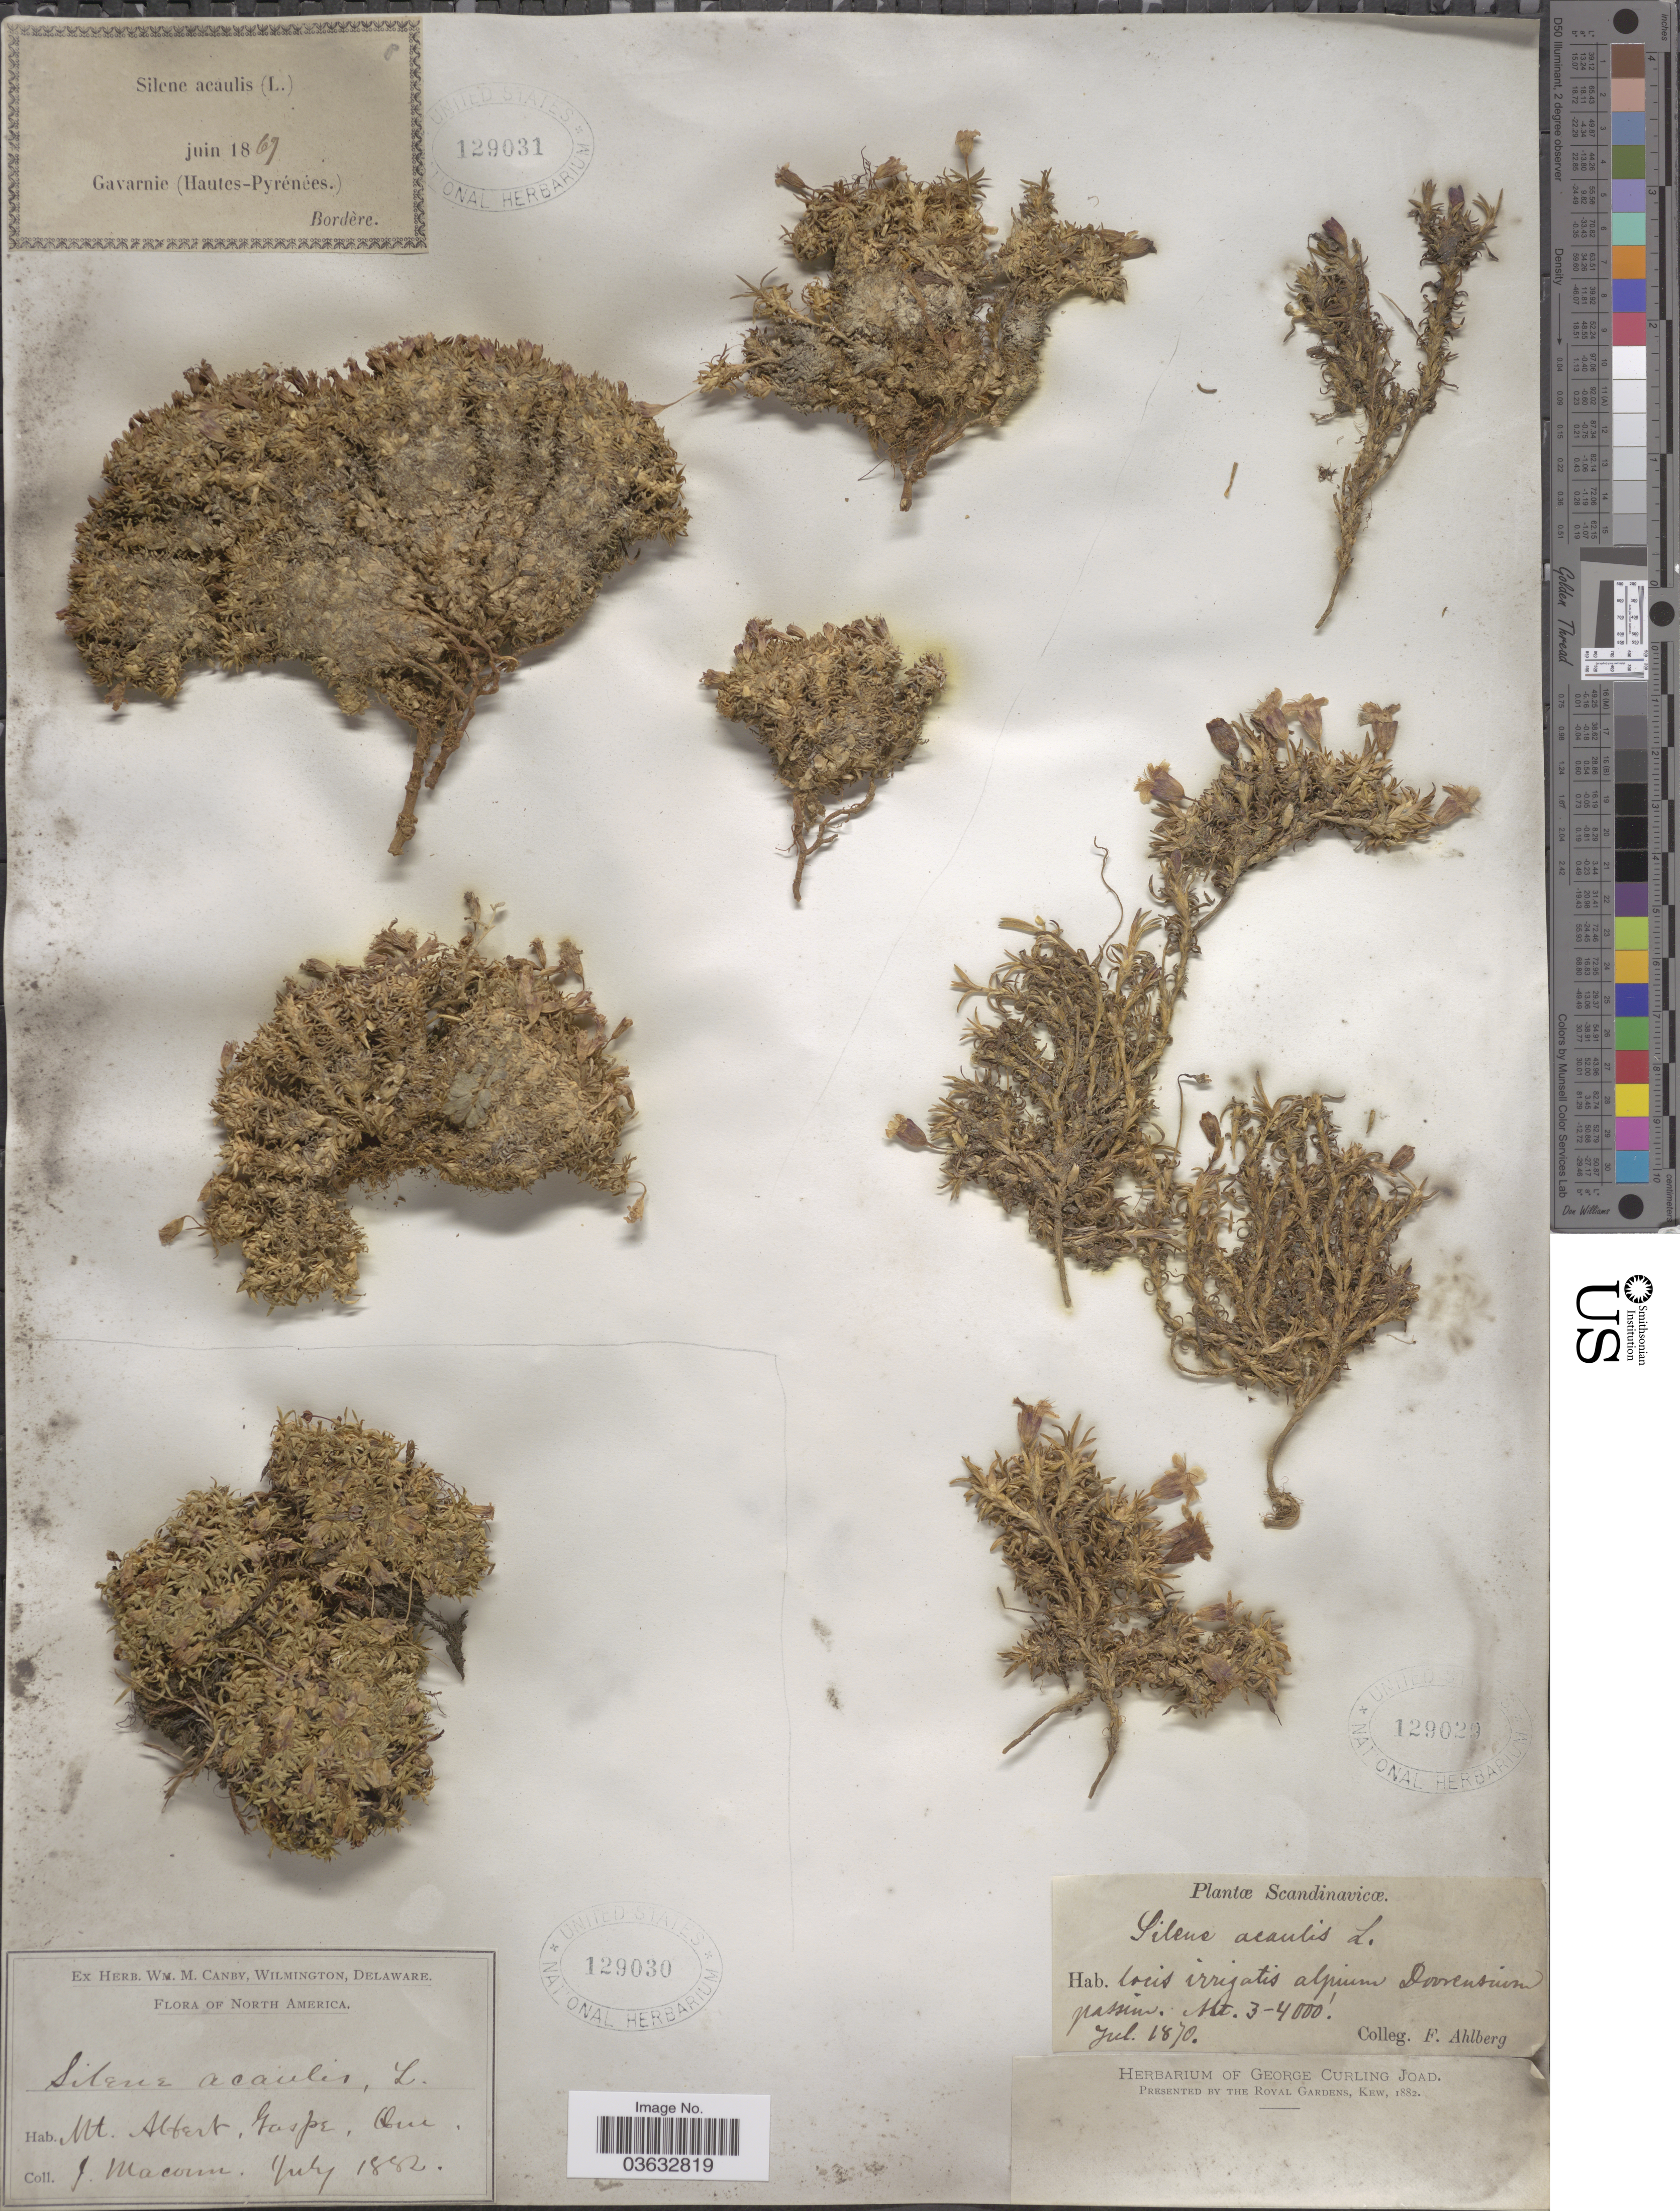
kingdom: Plantae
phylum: Tracheophyta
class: Magnoliopsida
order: Caryophyllales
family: Caryophyllaceae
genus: Silene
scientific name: Silene acaulis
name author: (L.) Jacq.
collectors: F. Ahlberg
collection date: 1870-07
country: Norway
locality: Scandinavicæ. Locis irrigatis alpium Dovrentium passim.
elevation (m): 914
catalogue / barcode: US 129029